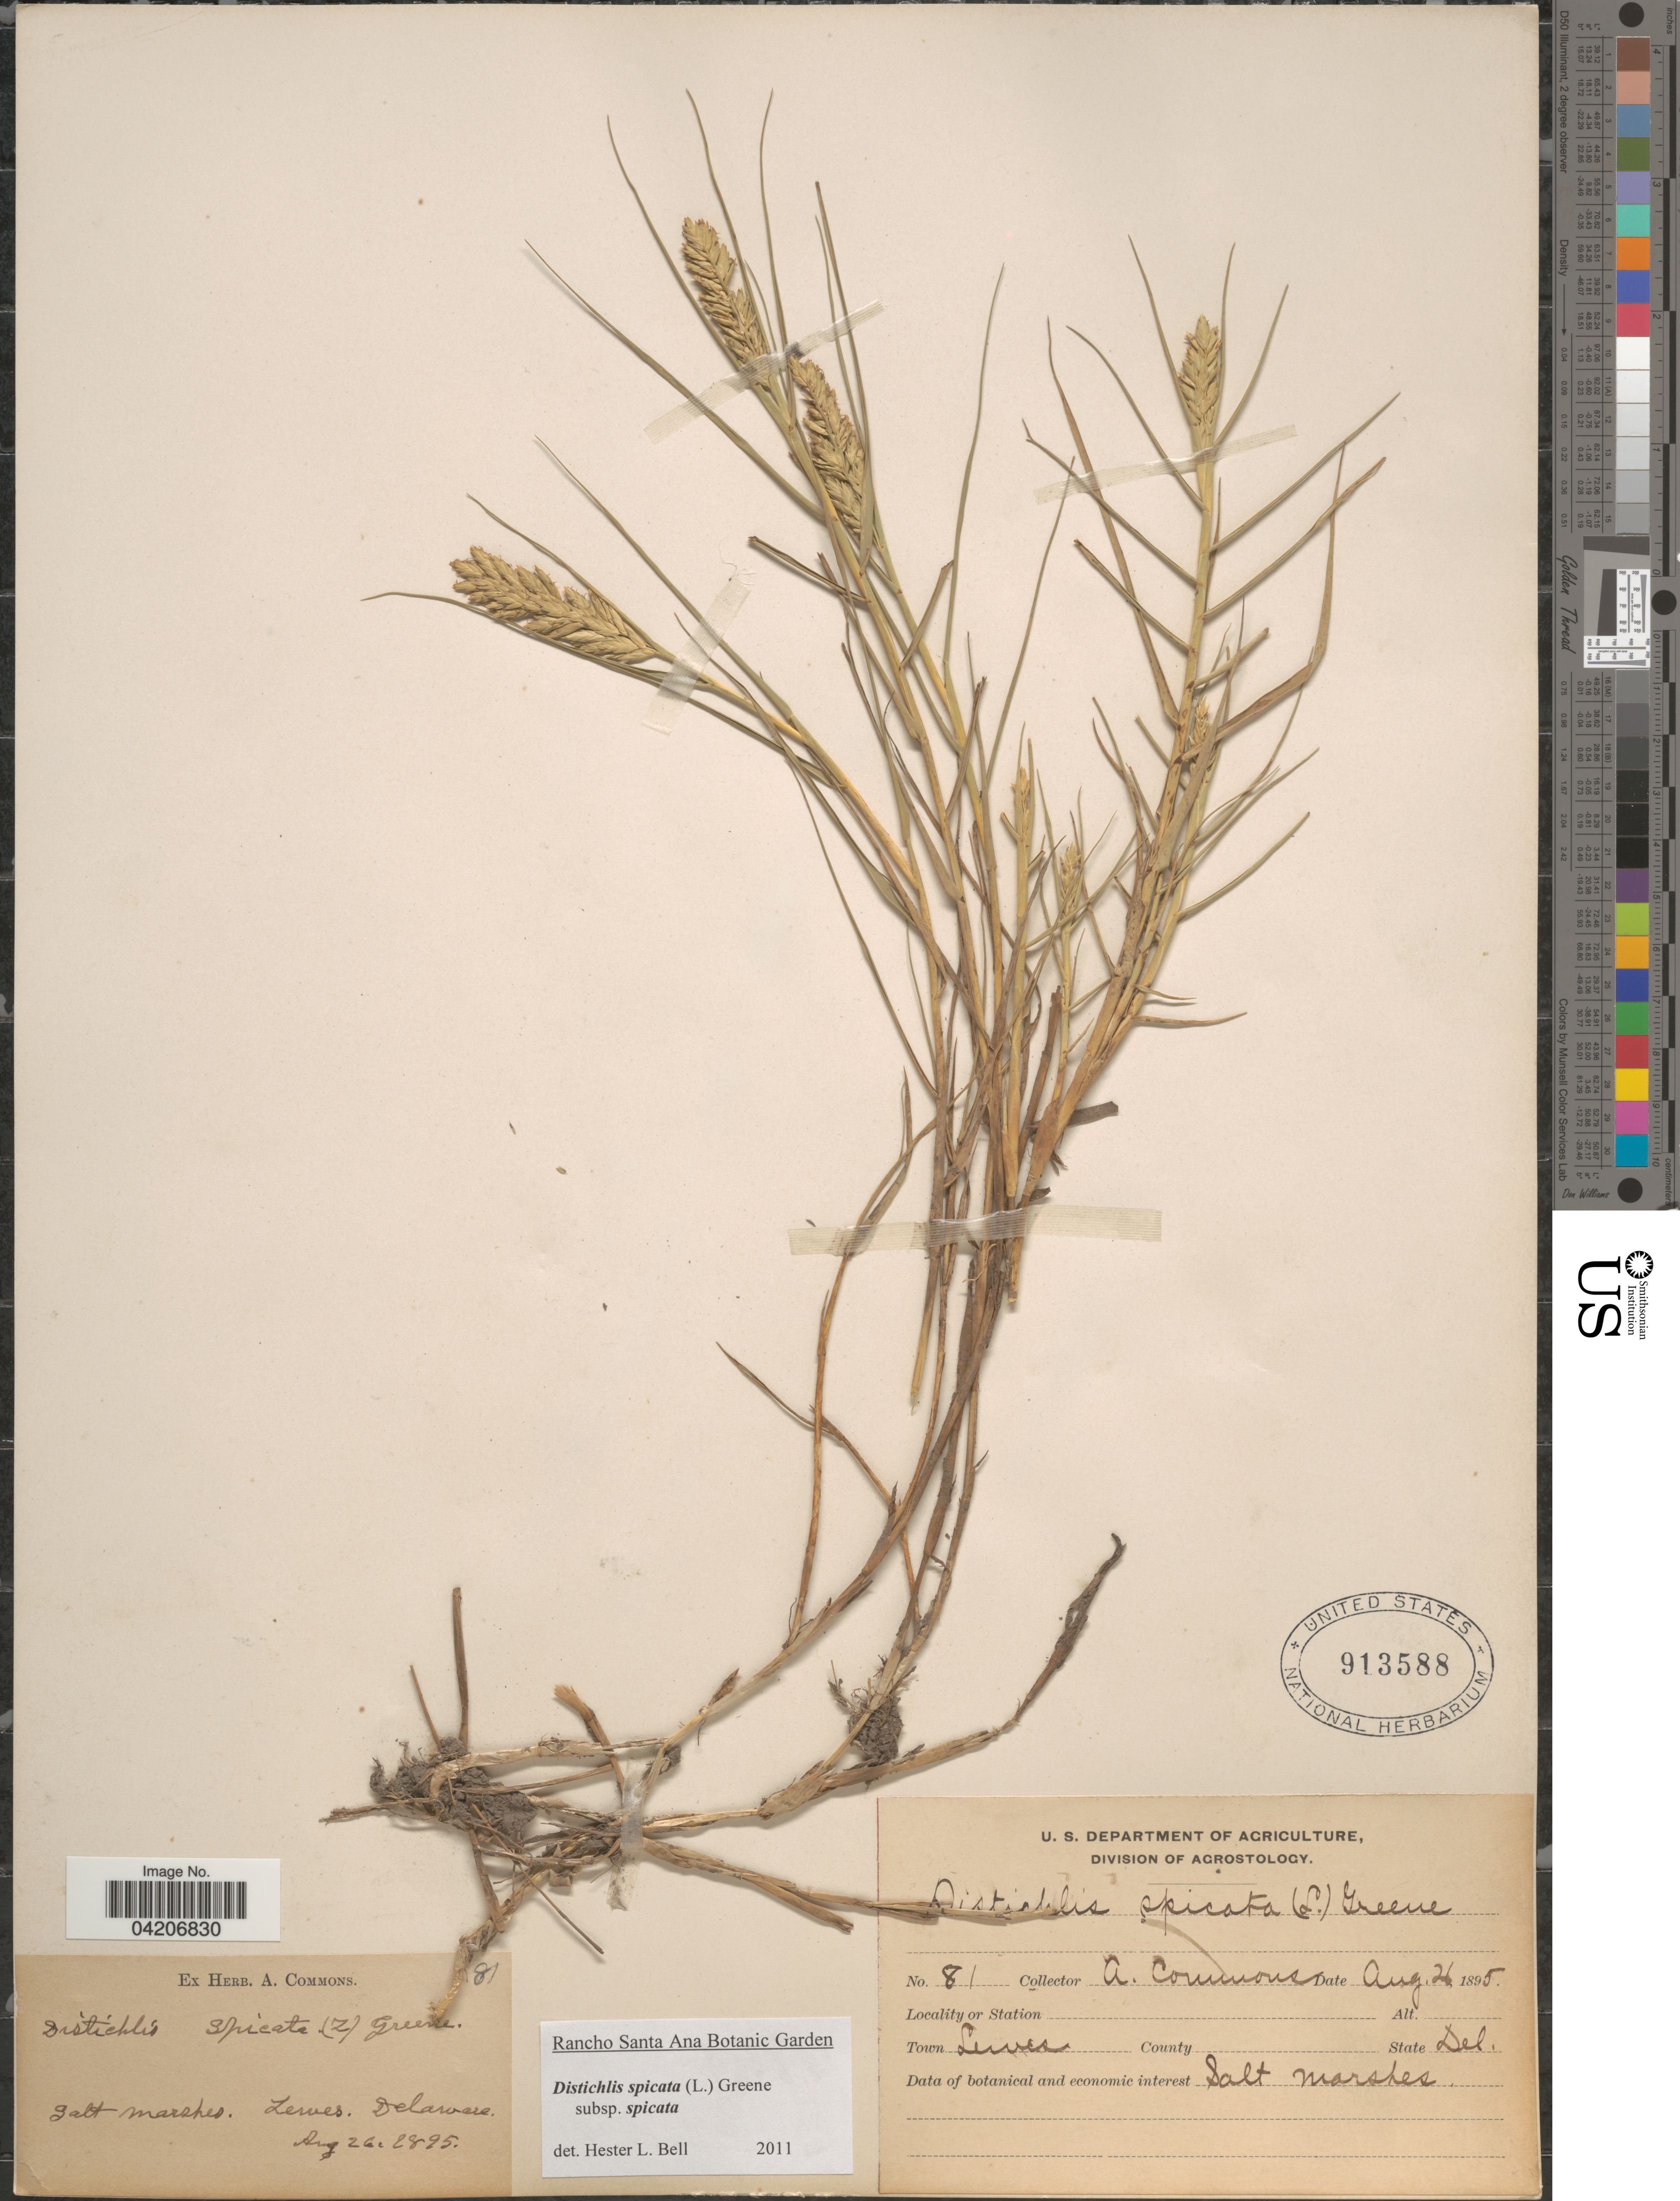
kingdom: Plantae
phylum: Tracheophyta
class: Liliopsida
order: Poales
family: Poaceae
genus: Distichlis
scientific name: Distichlis spicata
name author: (L.) Greene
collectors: A. Commons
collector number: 81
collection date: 1895-08-26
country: United States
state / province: Delaware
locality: Town Lewes.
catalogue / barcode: US 913588